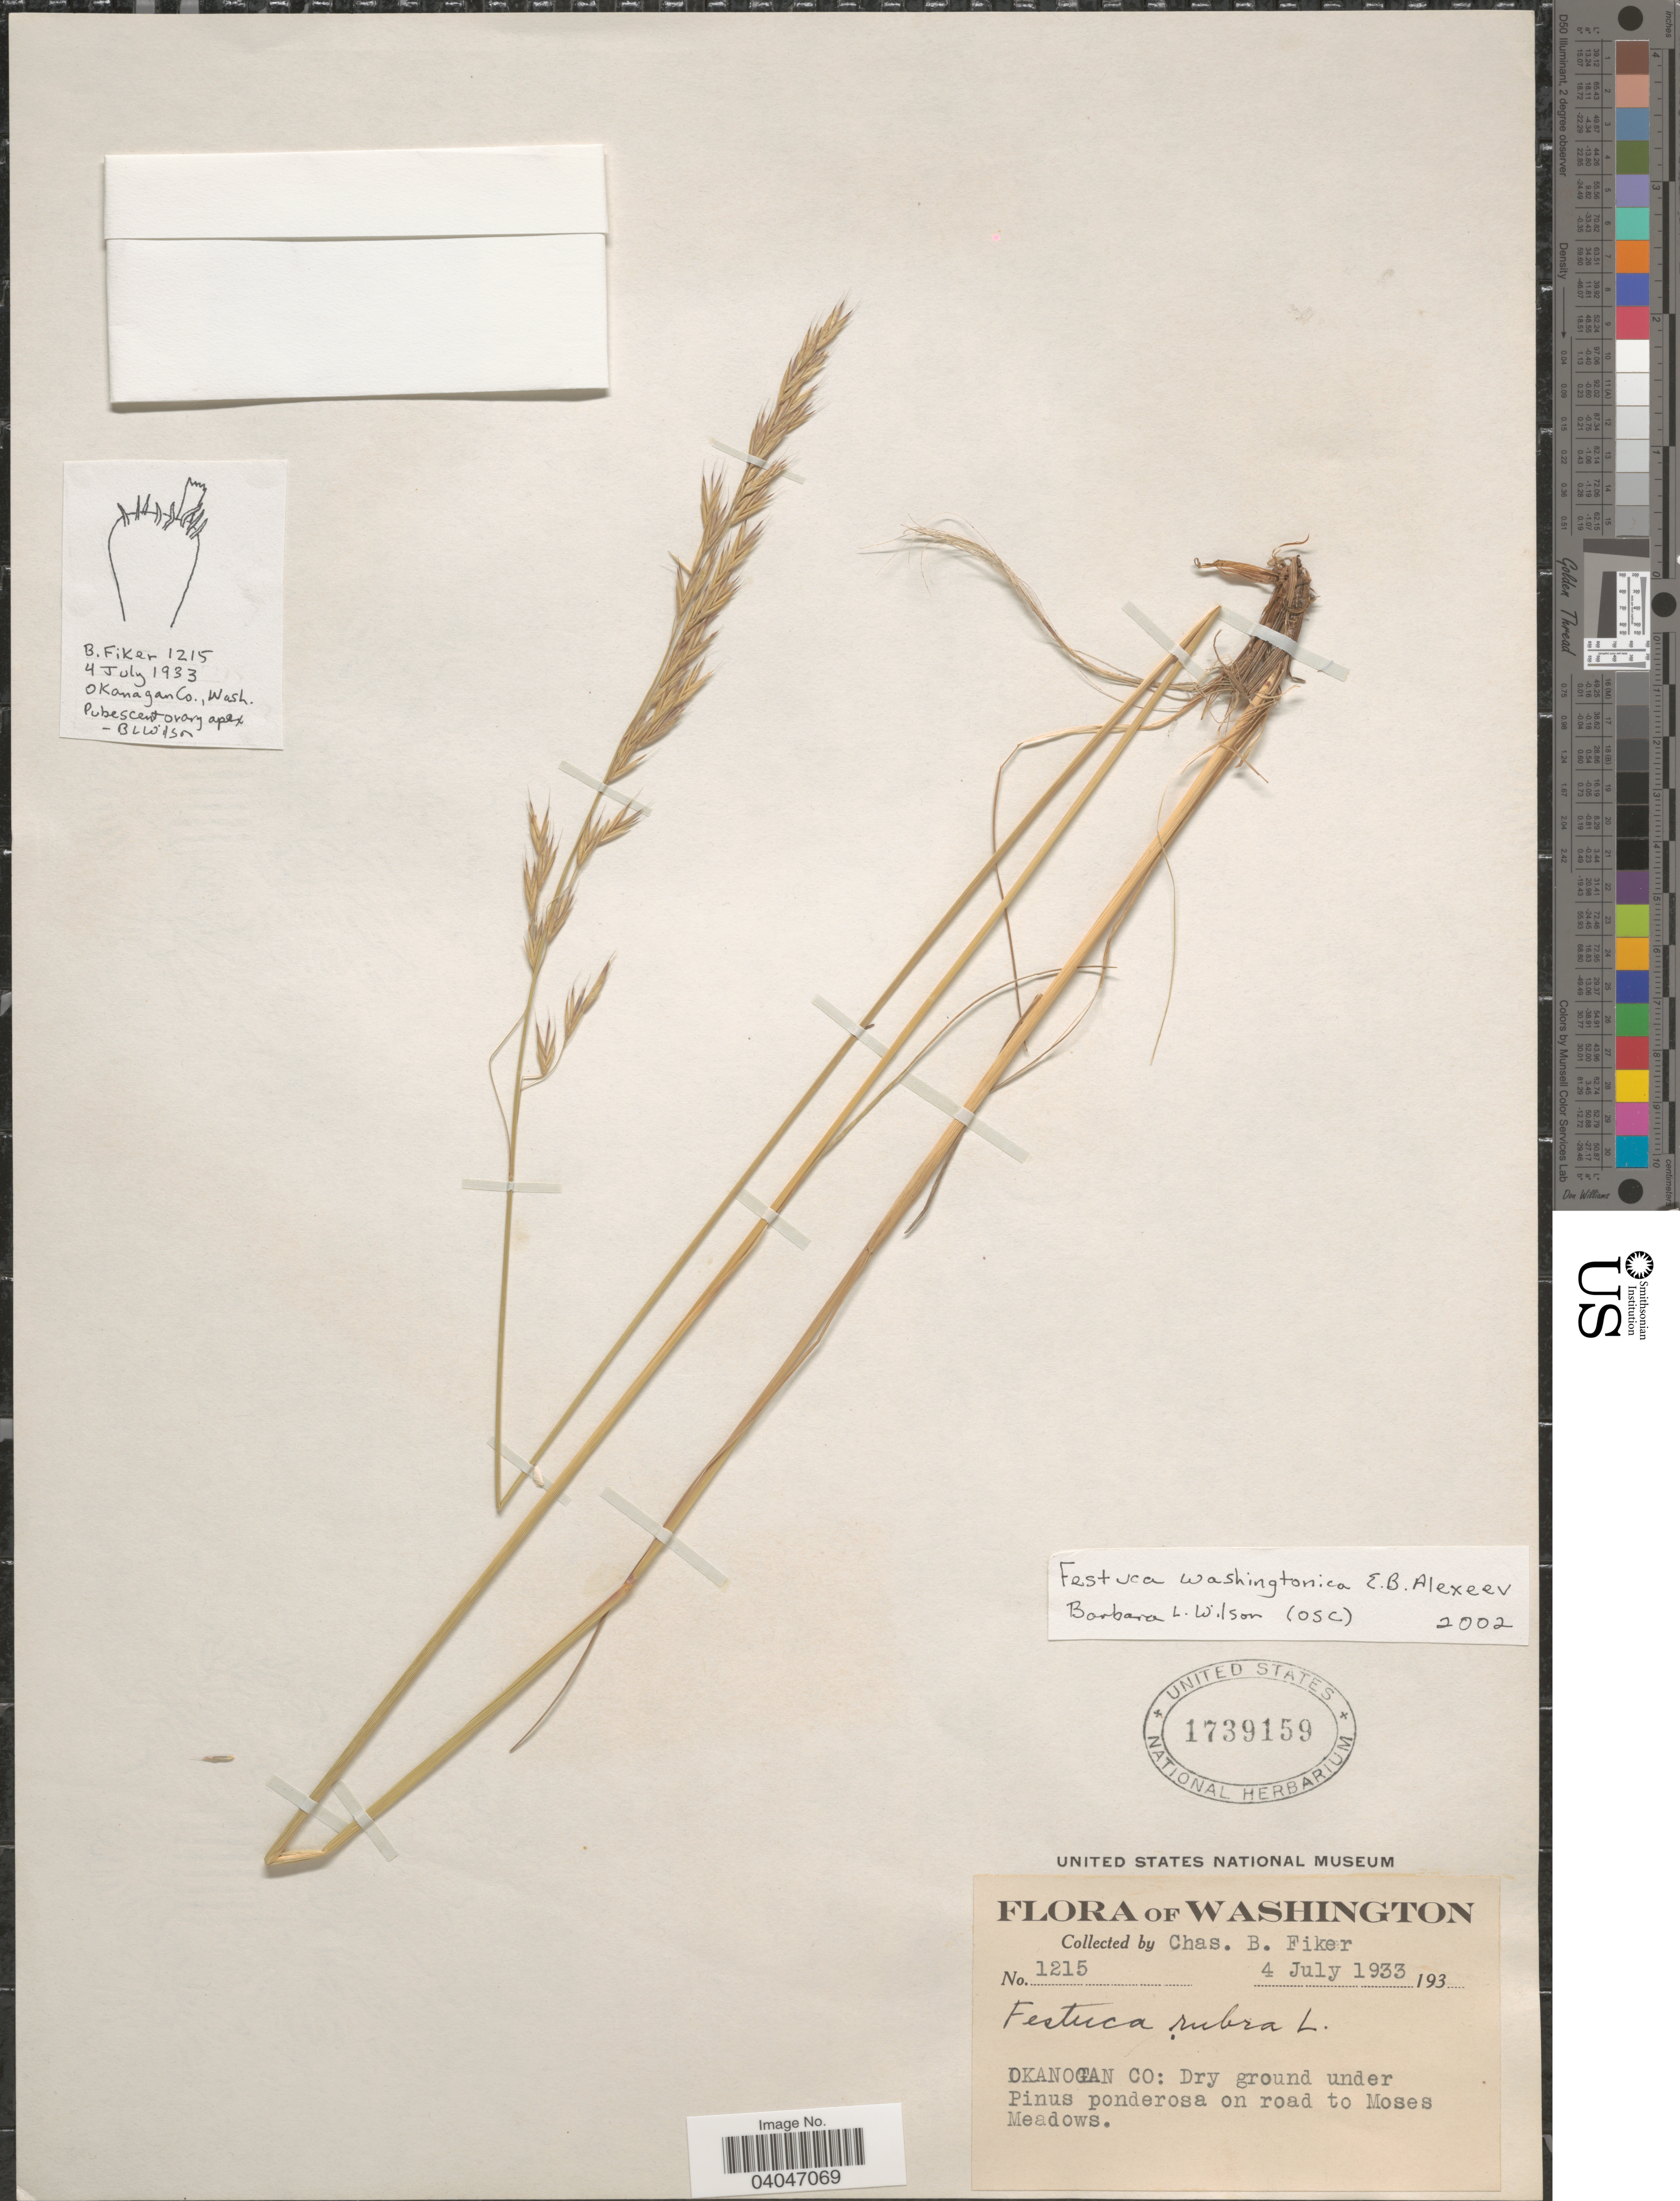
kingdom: Plantae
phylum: Tracheophyta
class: Liliopsida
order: Poales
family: Poaceae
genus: Festuca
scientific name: Festuca washingtonica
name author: E.B. Alexeev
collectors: C. Fiker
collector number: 1215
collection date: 1933-07-04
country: United States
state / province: Washington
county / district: Okanogan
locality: Okanogan Co: Dry ground under Pinus ponderosa on road to Moses Meadows.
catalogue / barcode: US 1739159